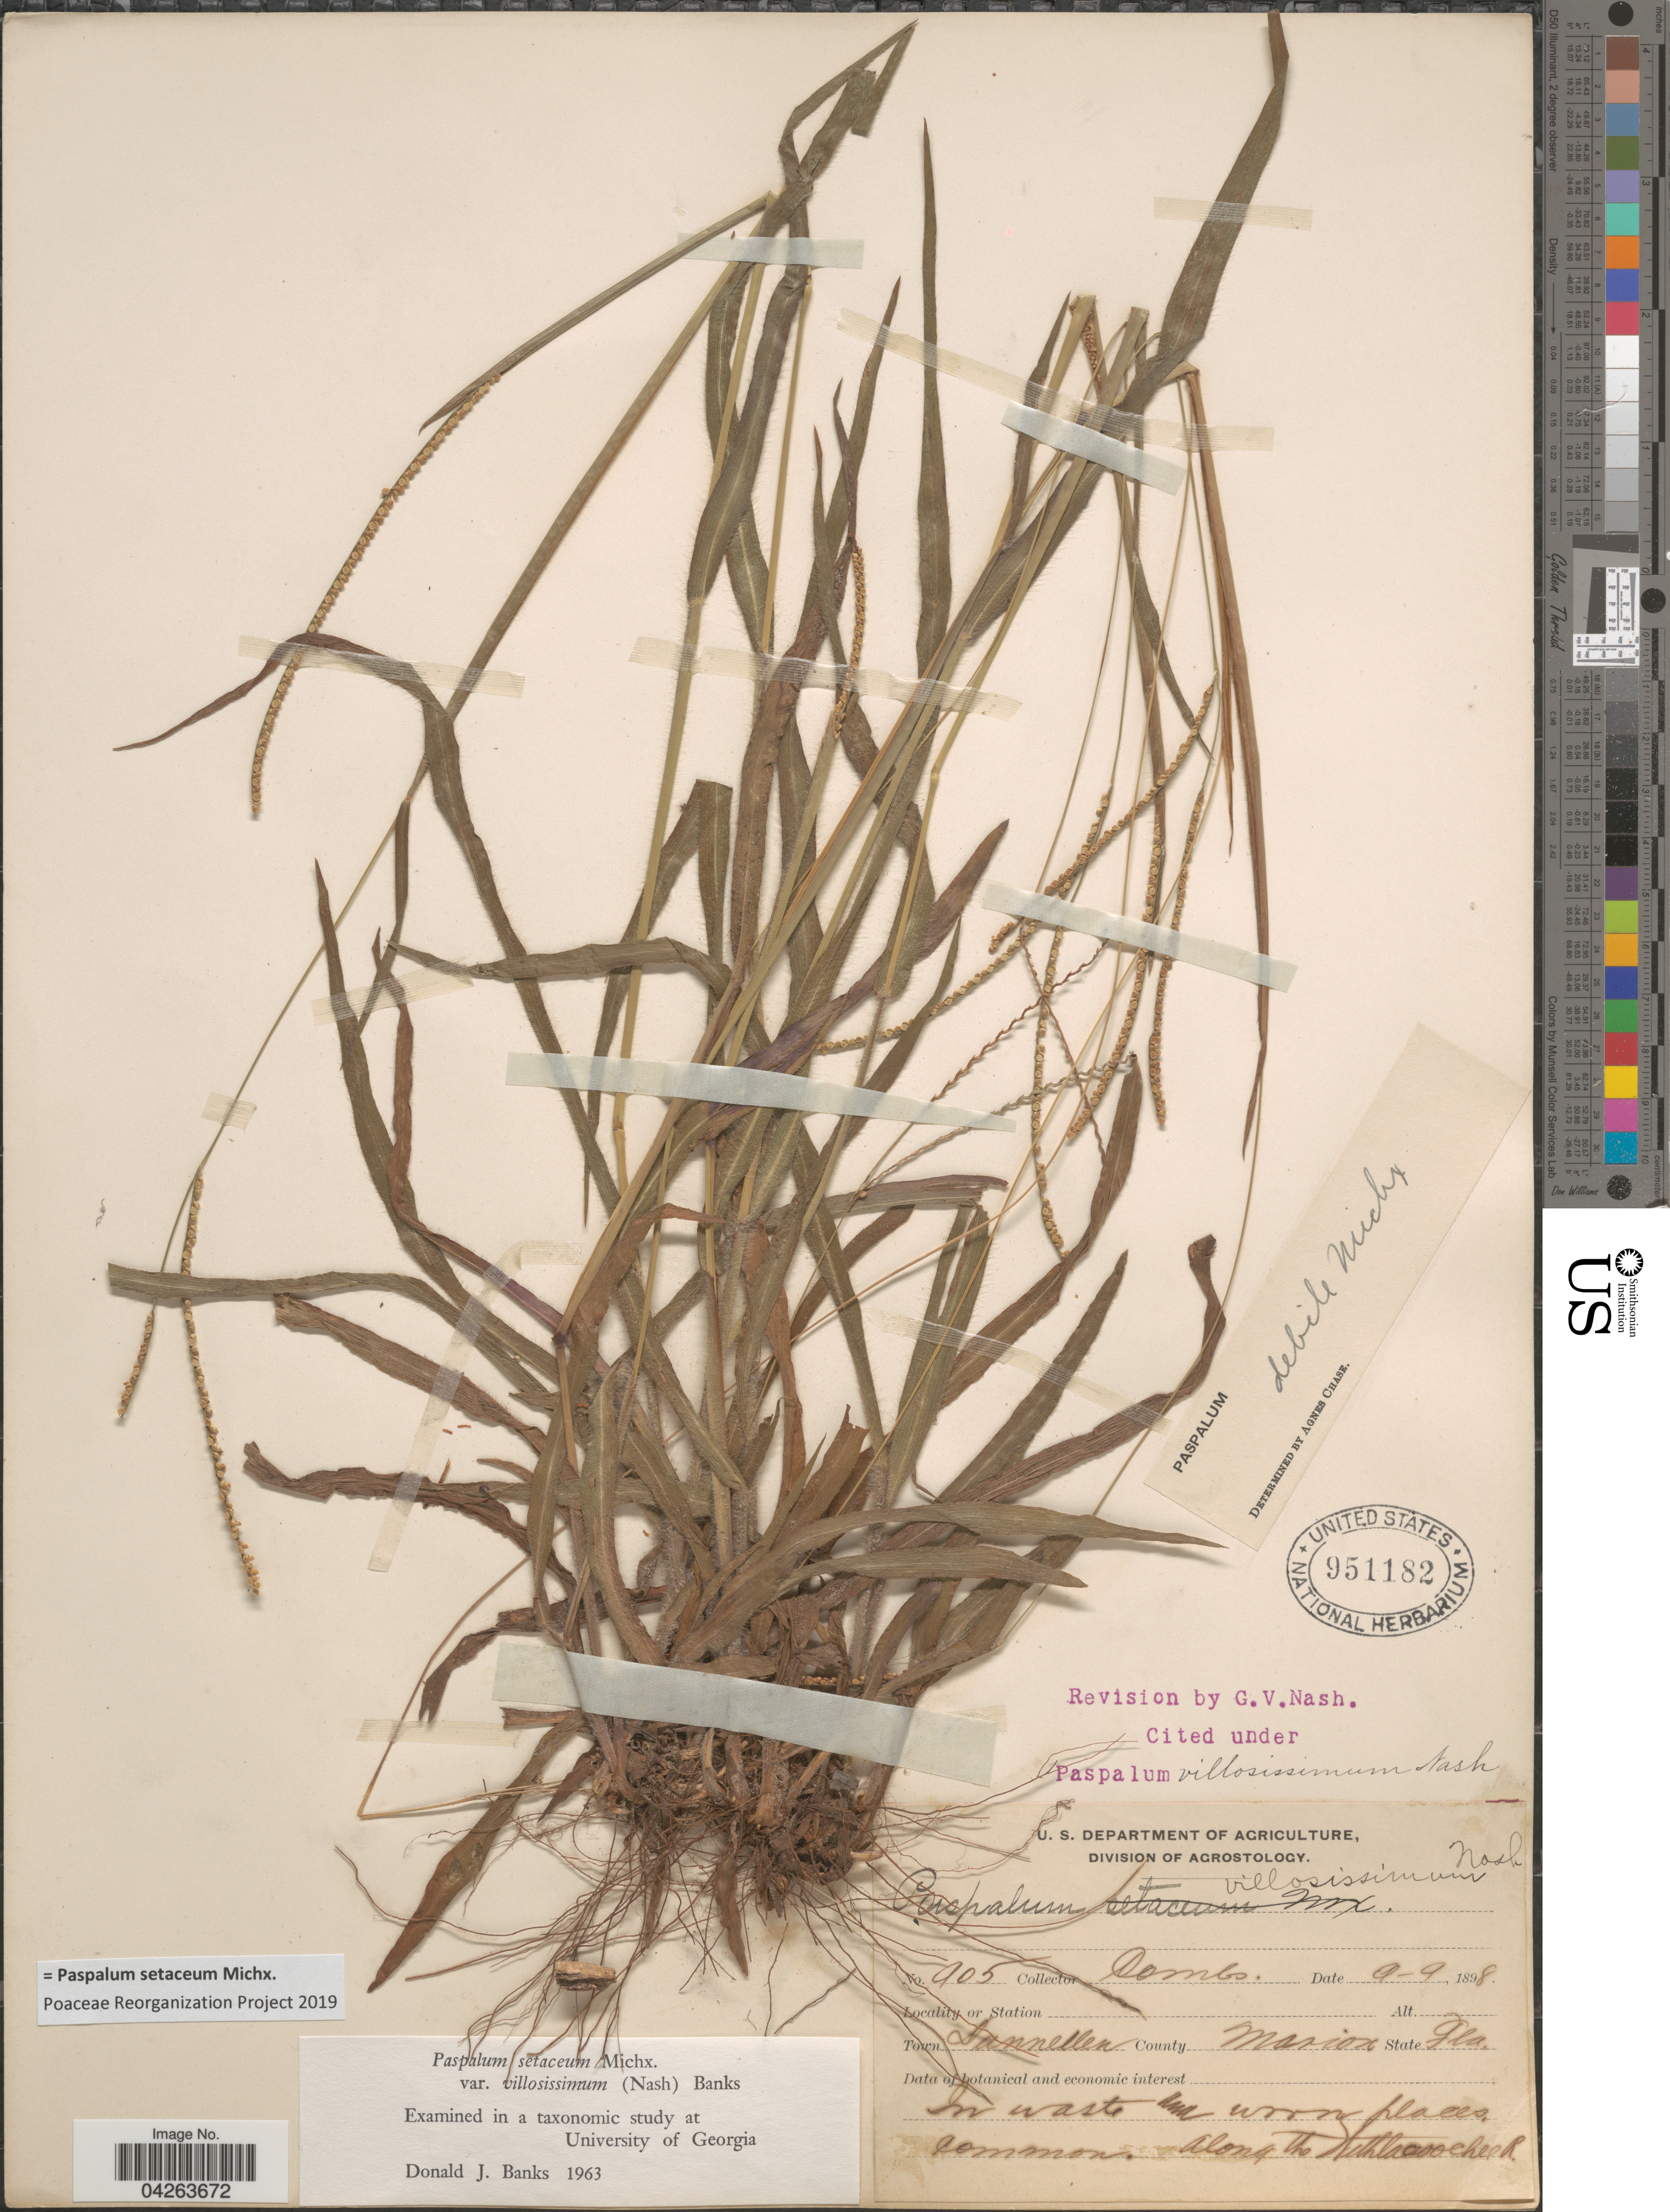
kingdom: Plantae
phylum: Tracheophyta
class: Liliopsida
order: Poales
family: Poaceae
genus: Paspalum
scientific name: Paspalum setaceum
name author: Michx.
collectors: -. Combs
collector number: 905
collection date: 1898-09-09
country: United States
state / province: Florida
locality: Town Dannellen. County Marion.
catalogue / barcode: US 951182